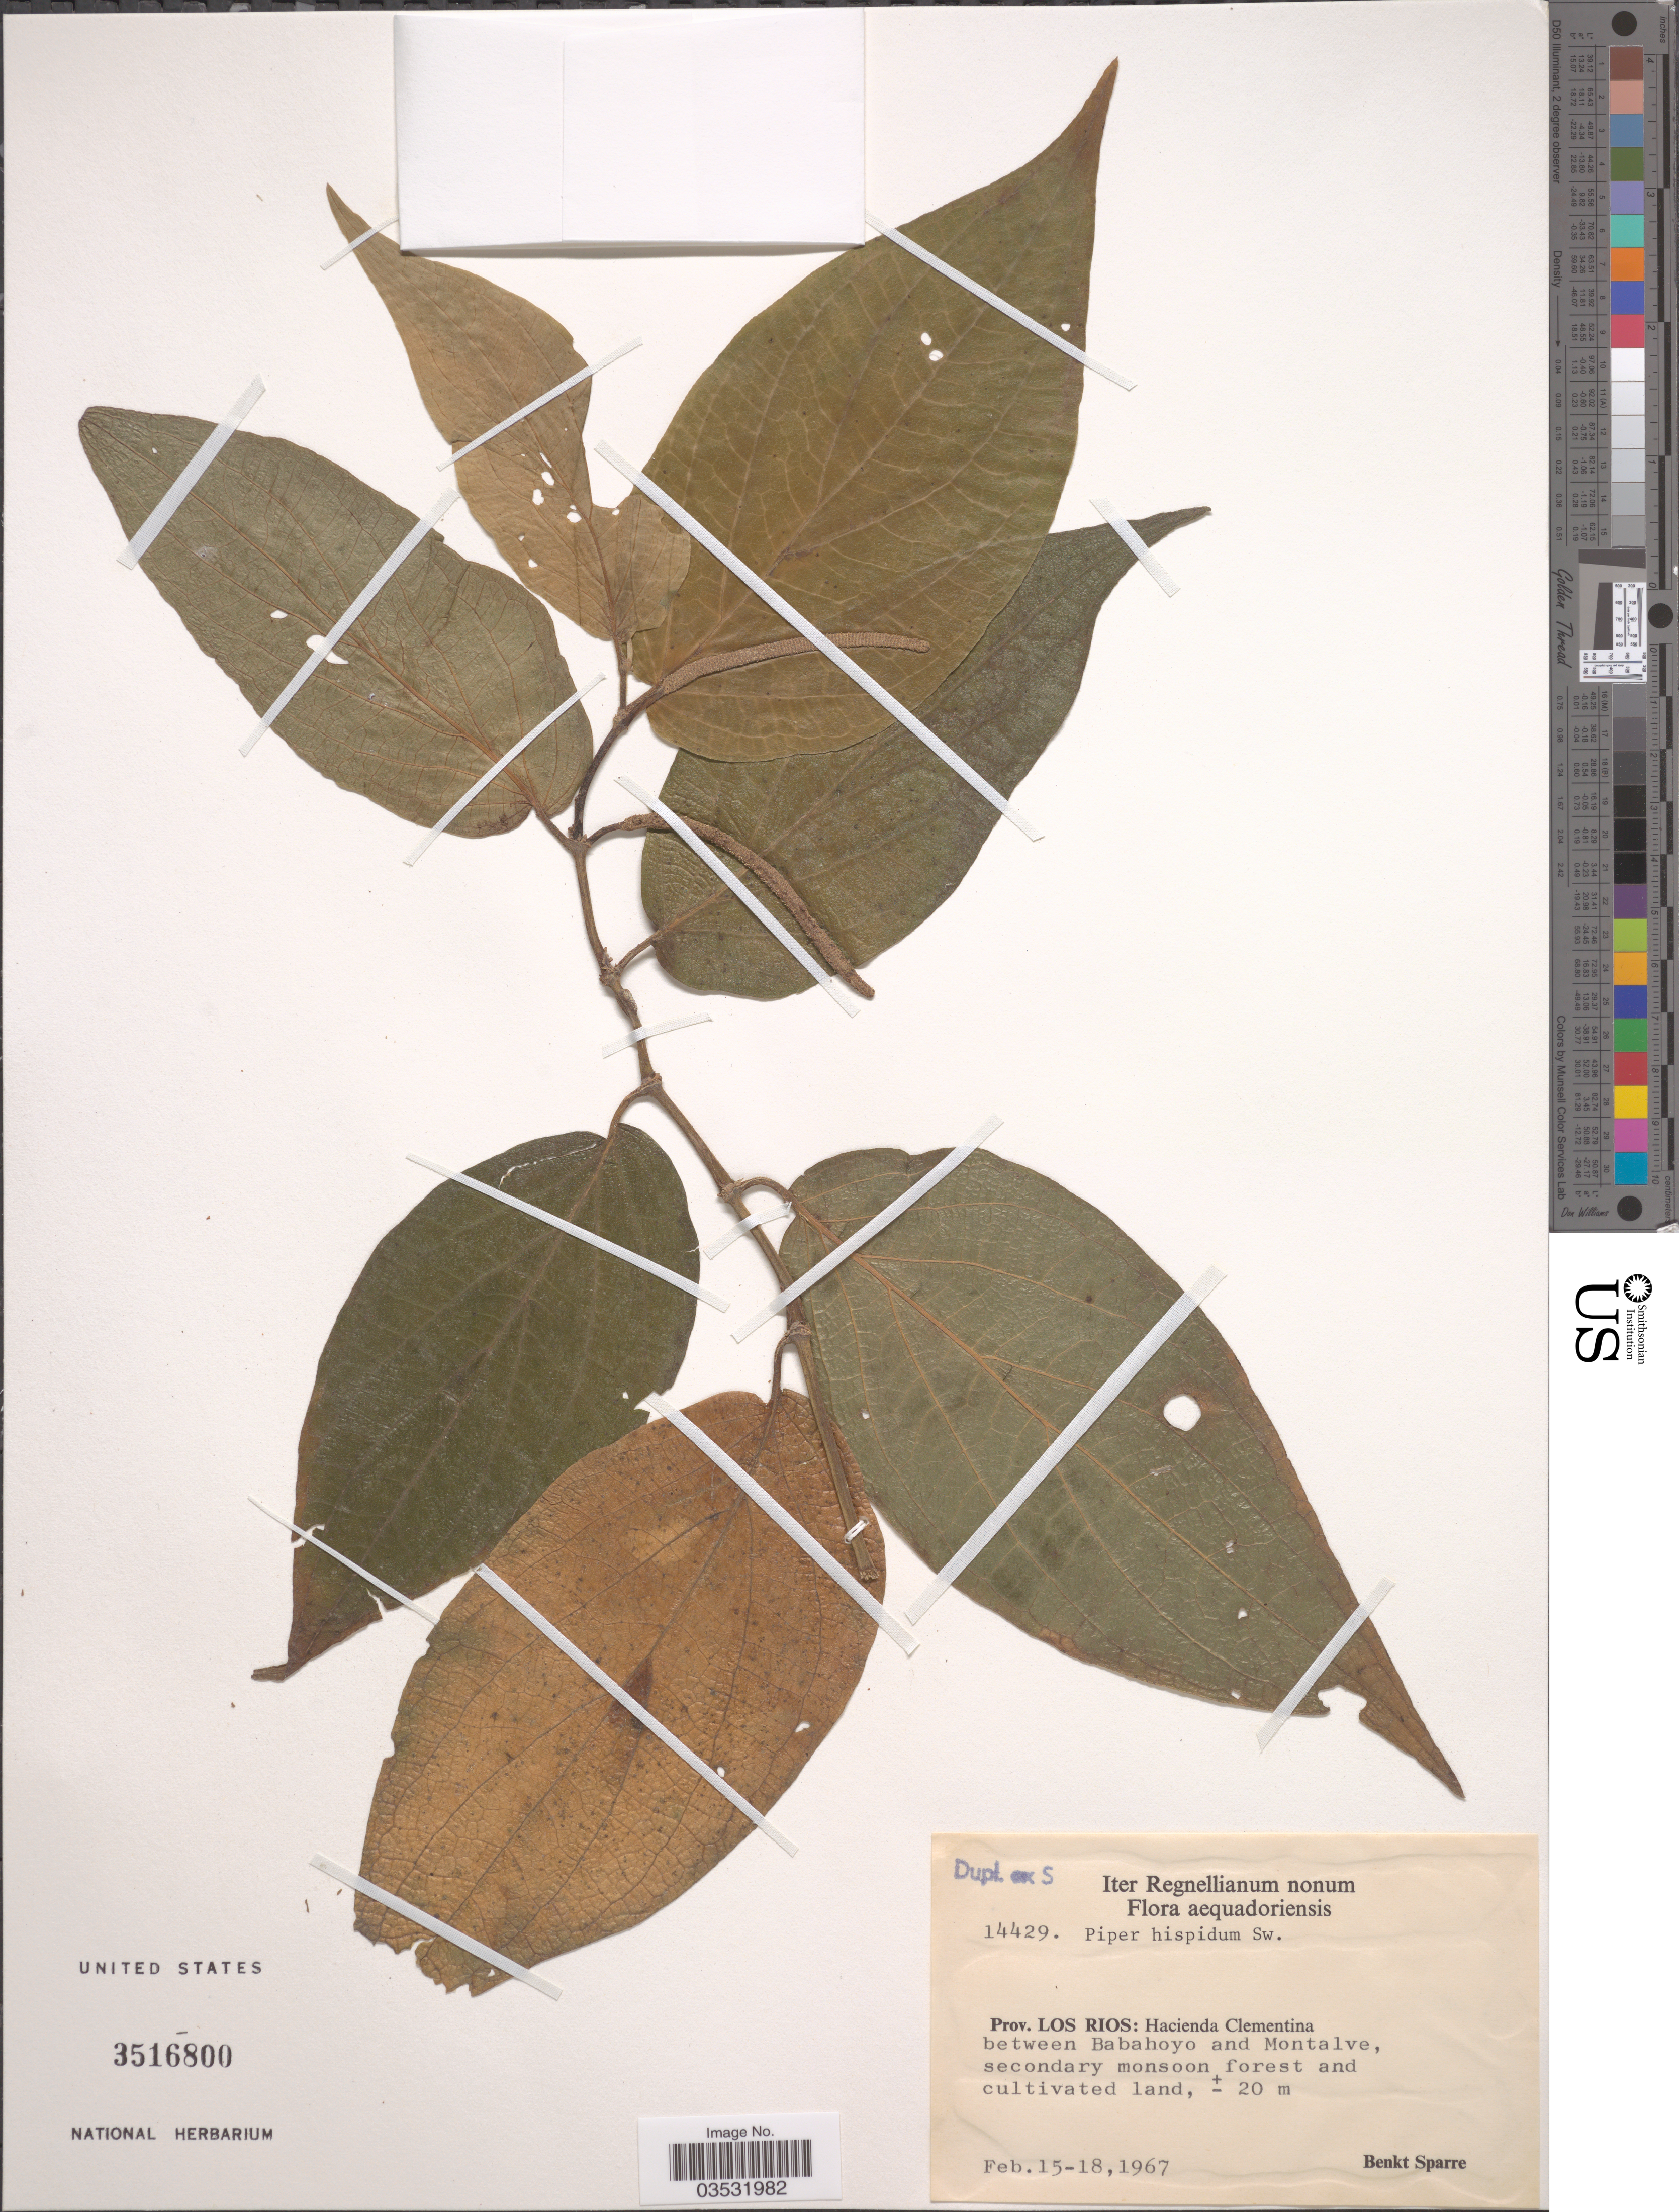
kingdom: Plantae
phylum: Tracheophyta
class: Magnoliopsida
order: Piperales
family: Piperaceae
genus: Piper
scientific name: Piper hispidum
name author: Sw.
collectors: B. Sparre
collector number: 14429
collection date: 1967-02-15/1967-02-18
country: Ecuador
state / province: Los Ríos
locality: Hacienda Clementina between Babahoyo and Montalve, secondary monsoon forest and cultivated land.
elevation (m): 20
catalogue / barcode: US 3516800